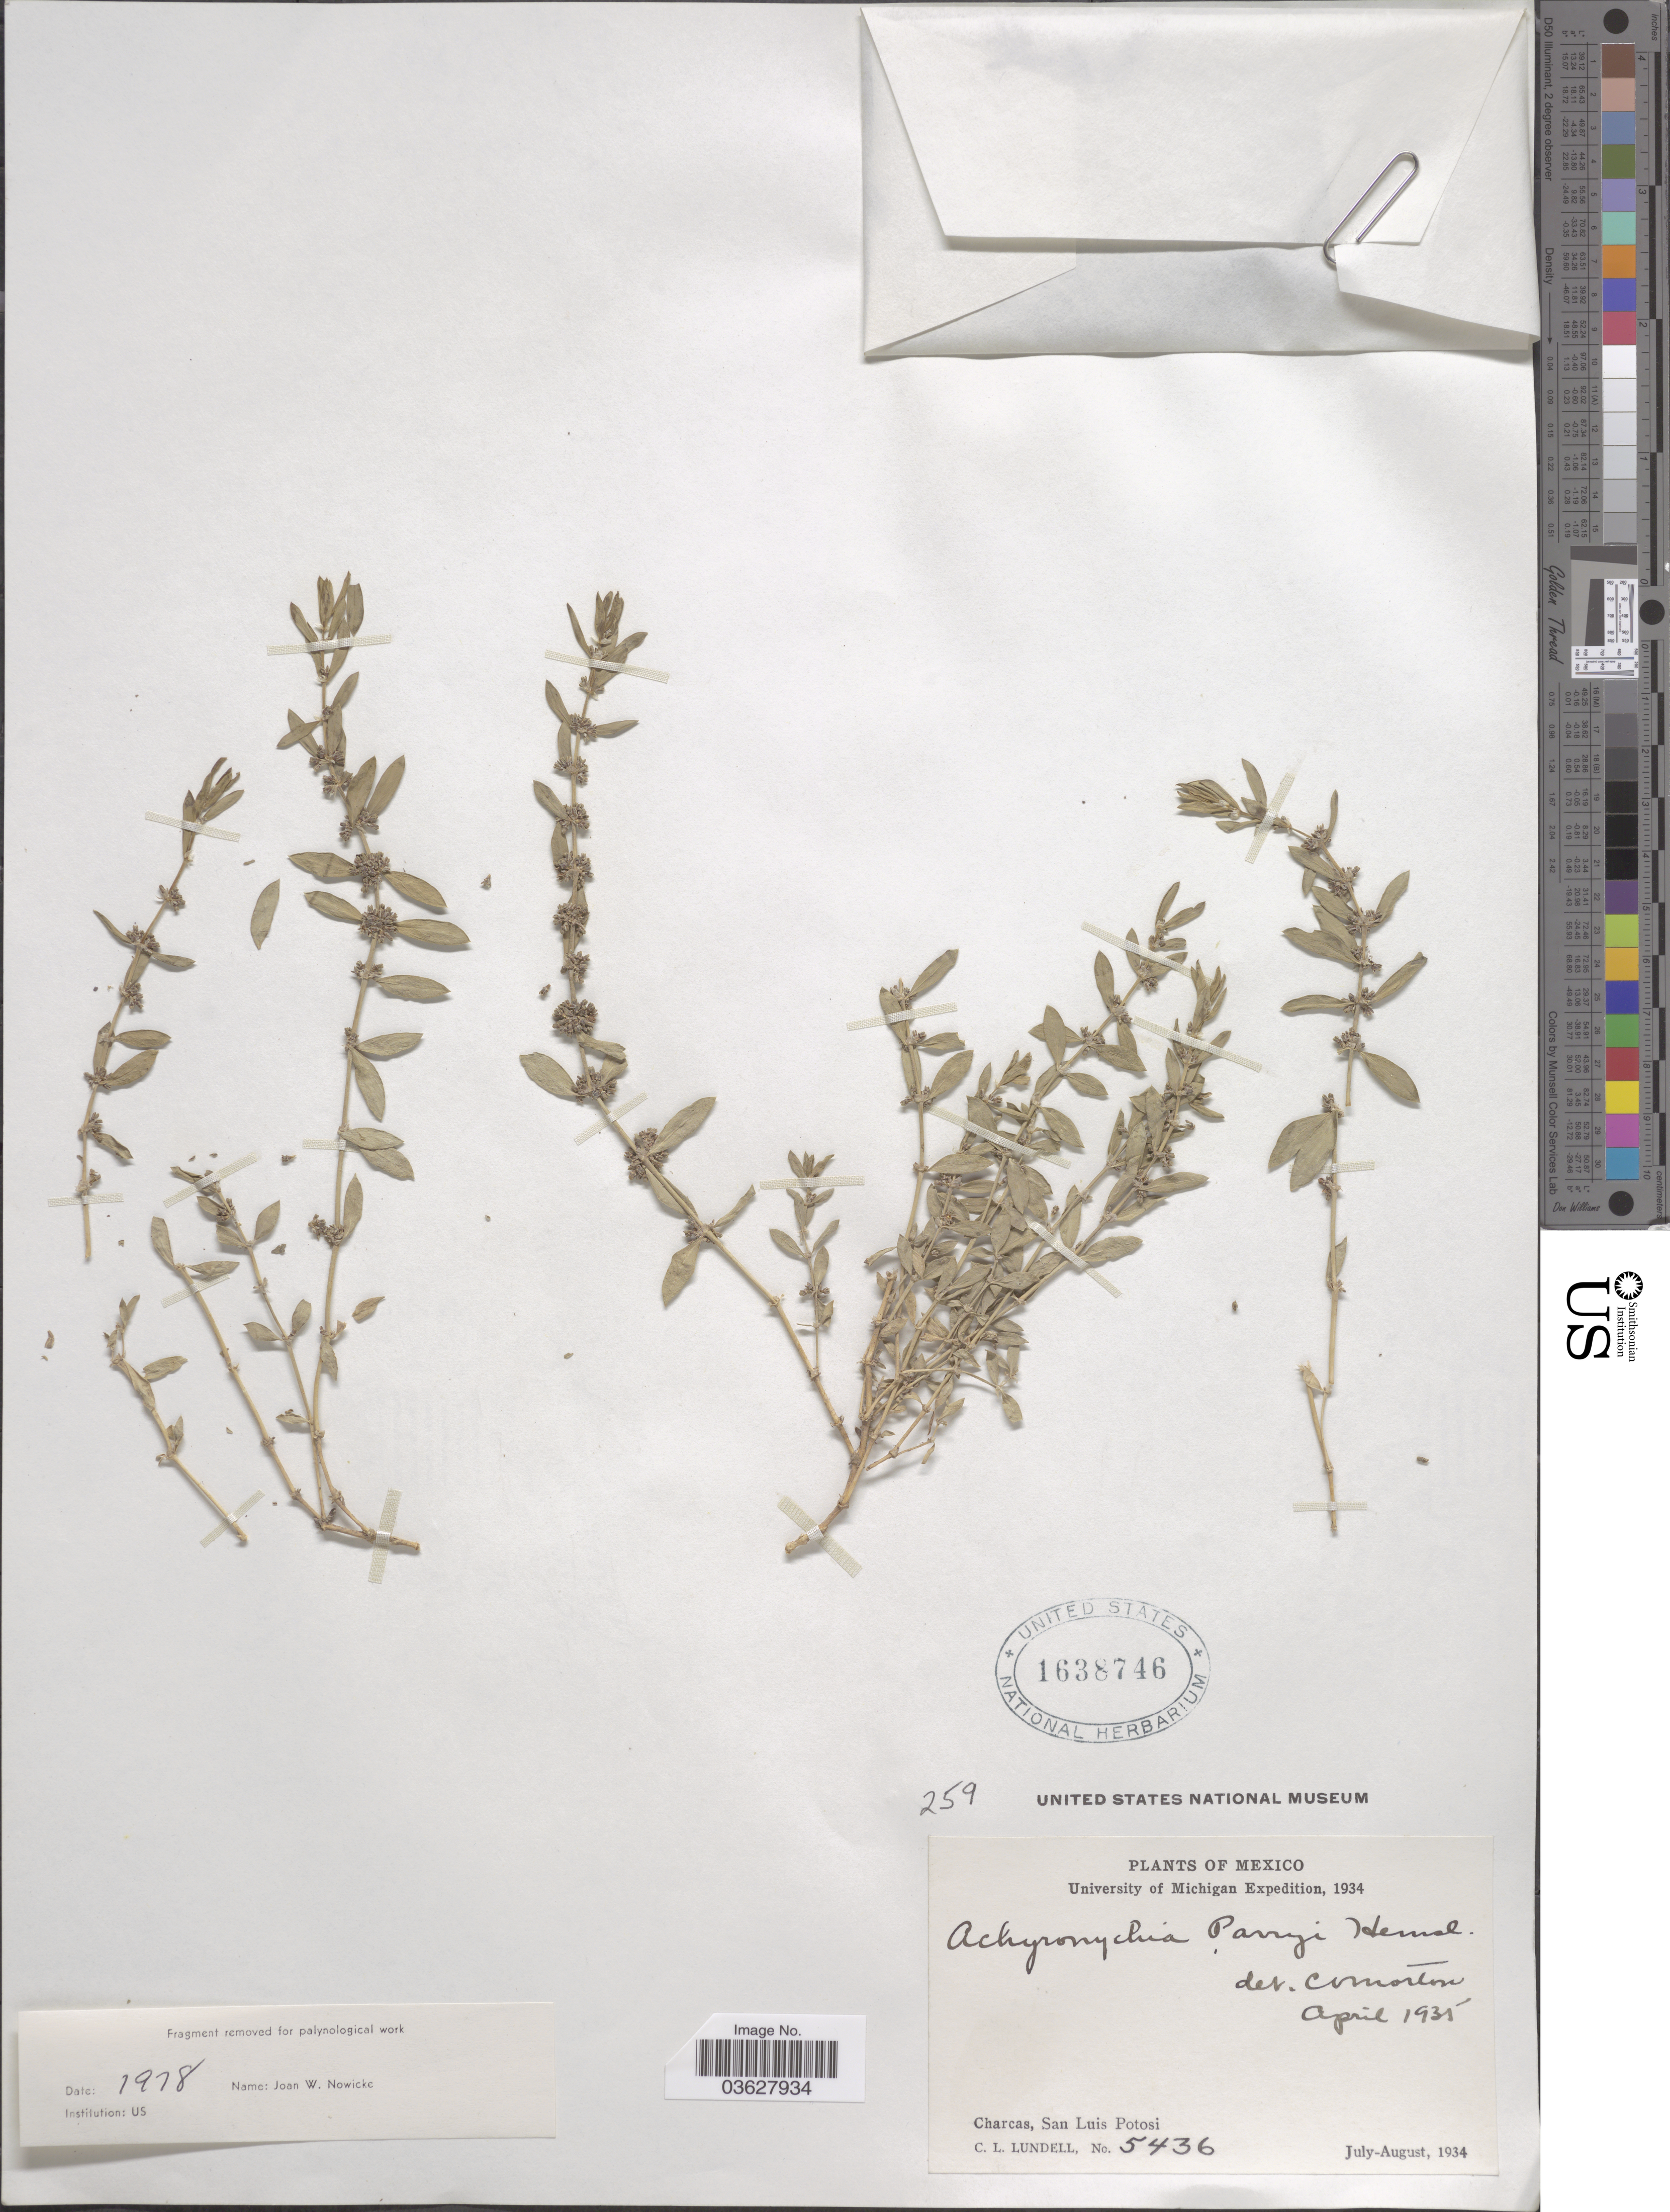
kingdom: Plantae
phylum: Tracheophyta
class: Magnoliopsida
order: Caryophyllales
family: Caryophyllaceae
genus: Achyronychia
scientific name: Achyronychia parryi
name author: Hemsl.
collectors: C. L. Lundell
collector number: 5436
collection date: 1934-07/1934-08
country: Mexico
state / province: San Luis Potosí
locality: Charcas.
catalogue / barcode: US 1638746